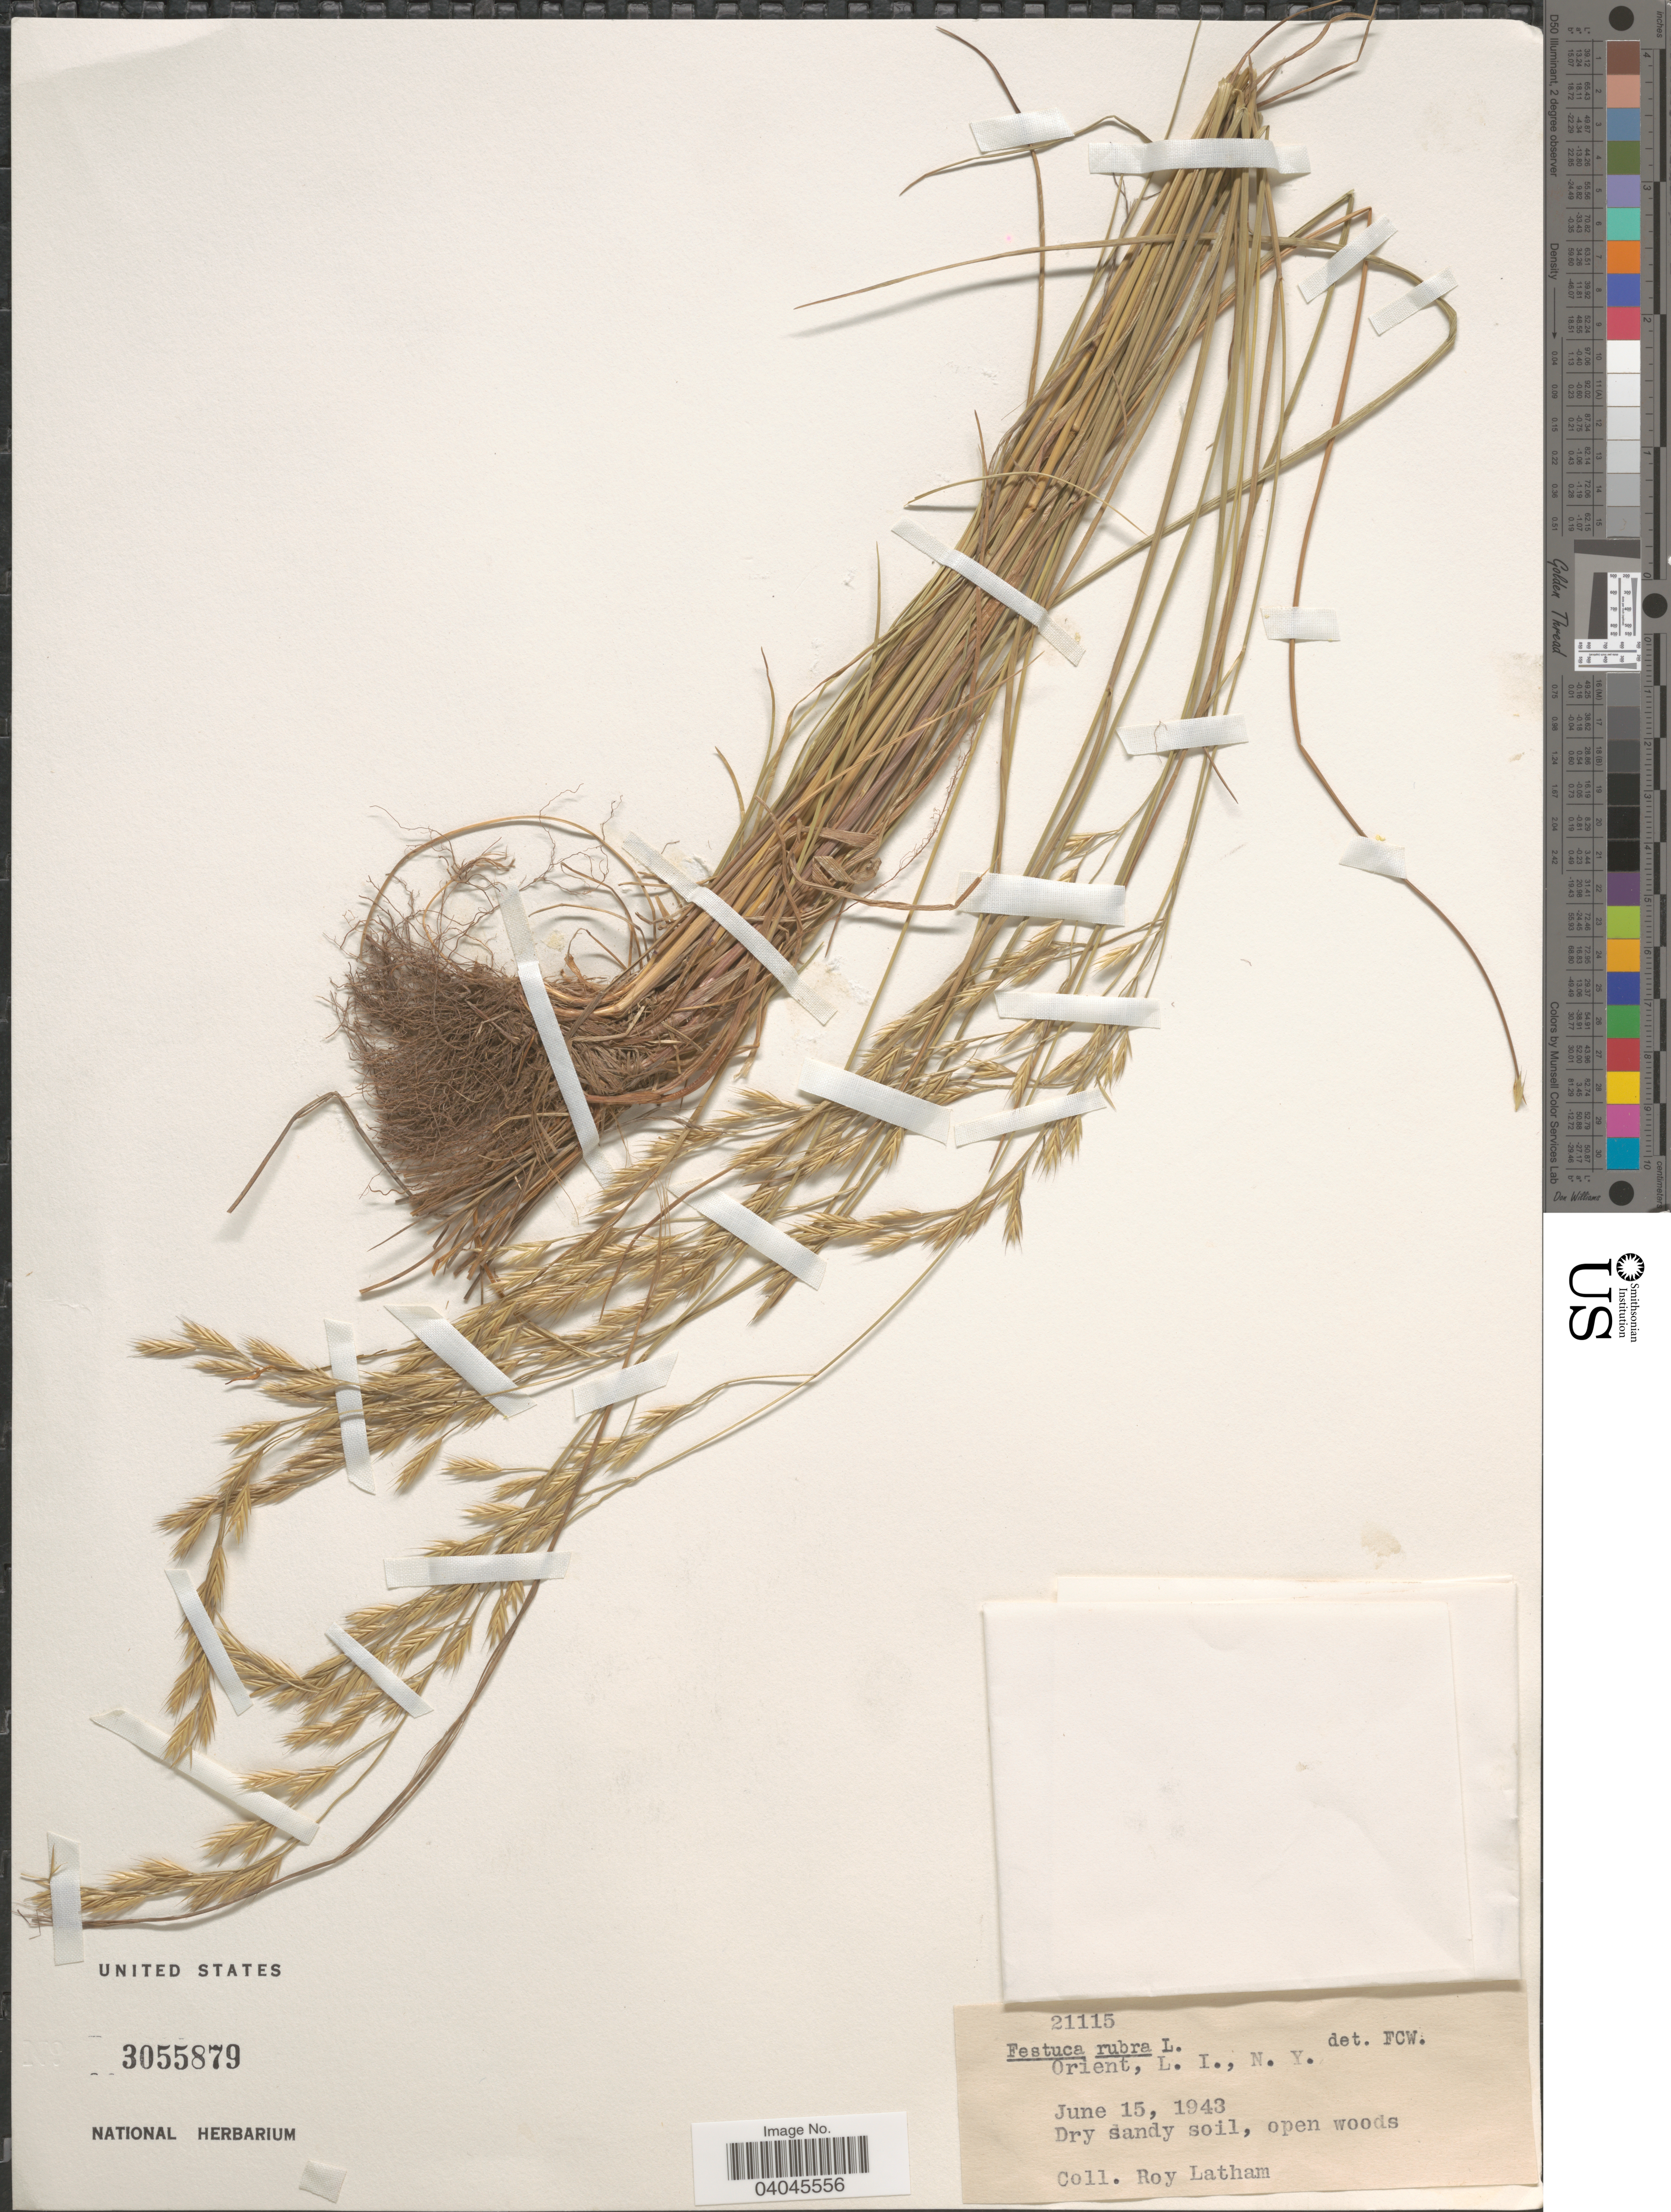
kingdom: Plantae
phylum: Tracheophyta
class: Liliopsida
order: Poales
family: Poaceae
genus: Festuca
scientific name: Festuca rubra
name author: L.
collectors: R. Latham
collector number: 21115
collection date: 1943-06-15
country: United States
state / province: New York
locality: Orient, L. I.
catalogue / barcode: US 3055879